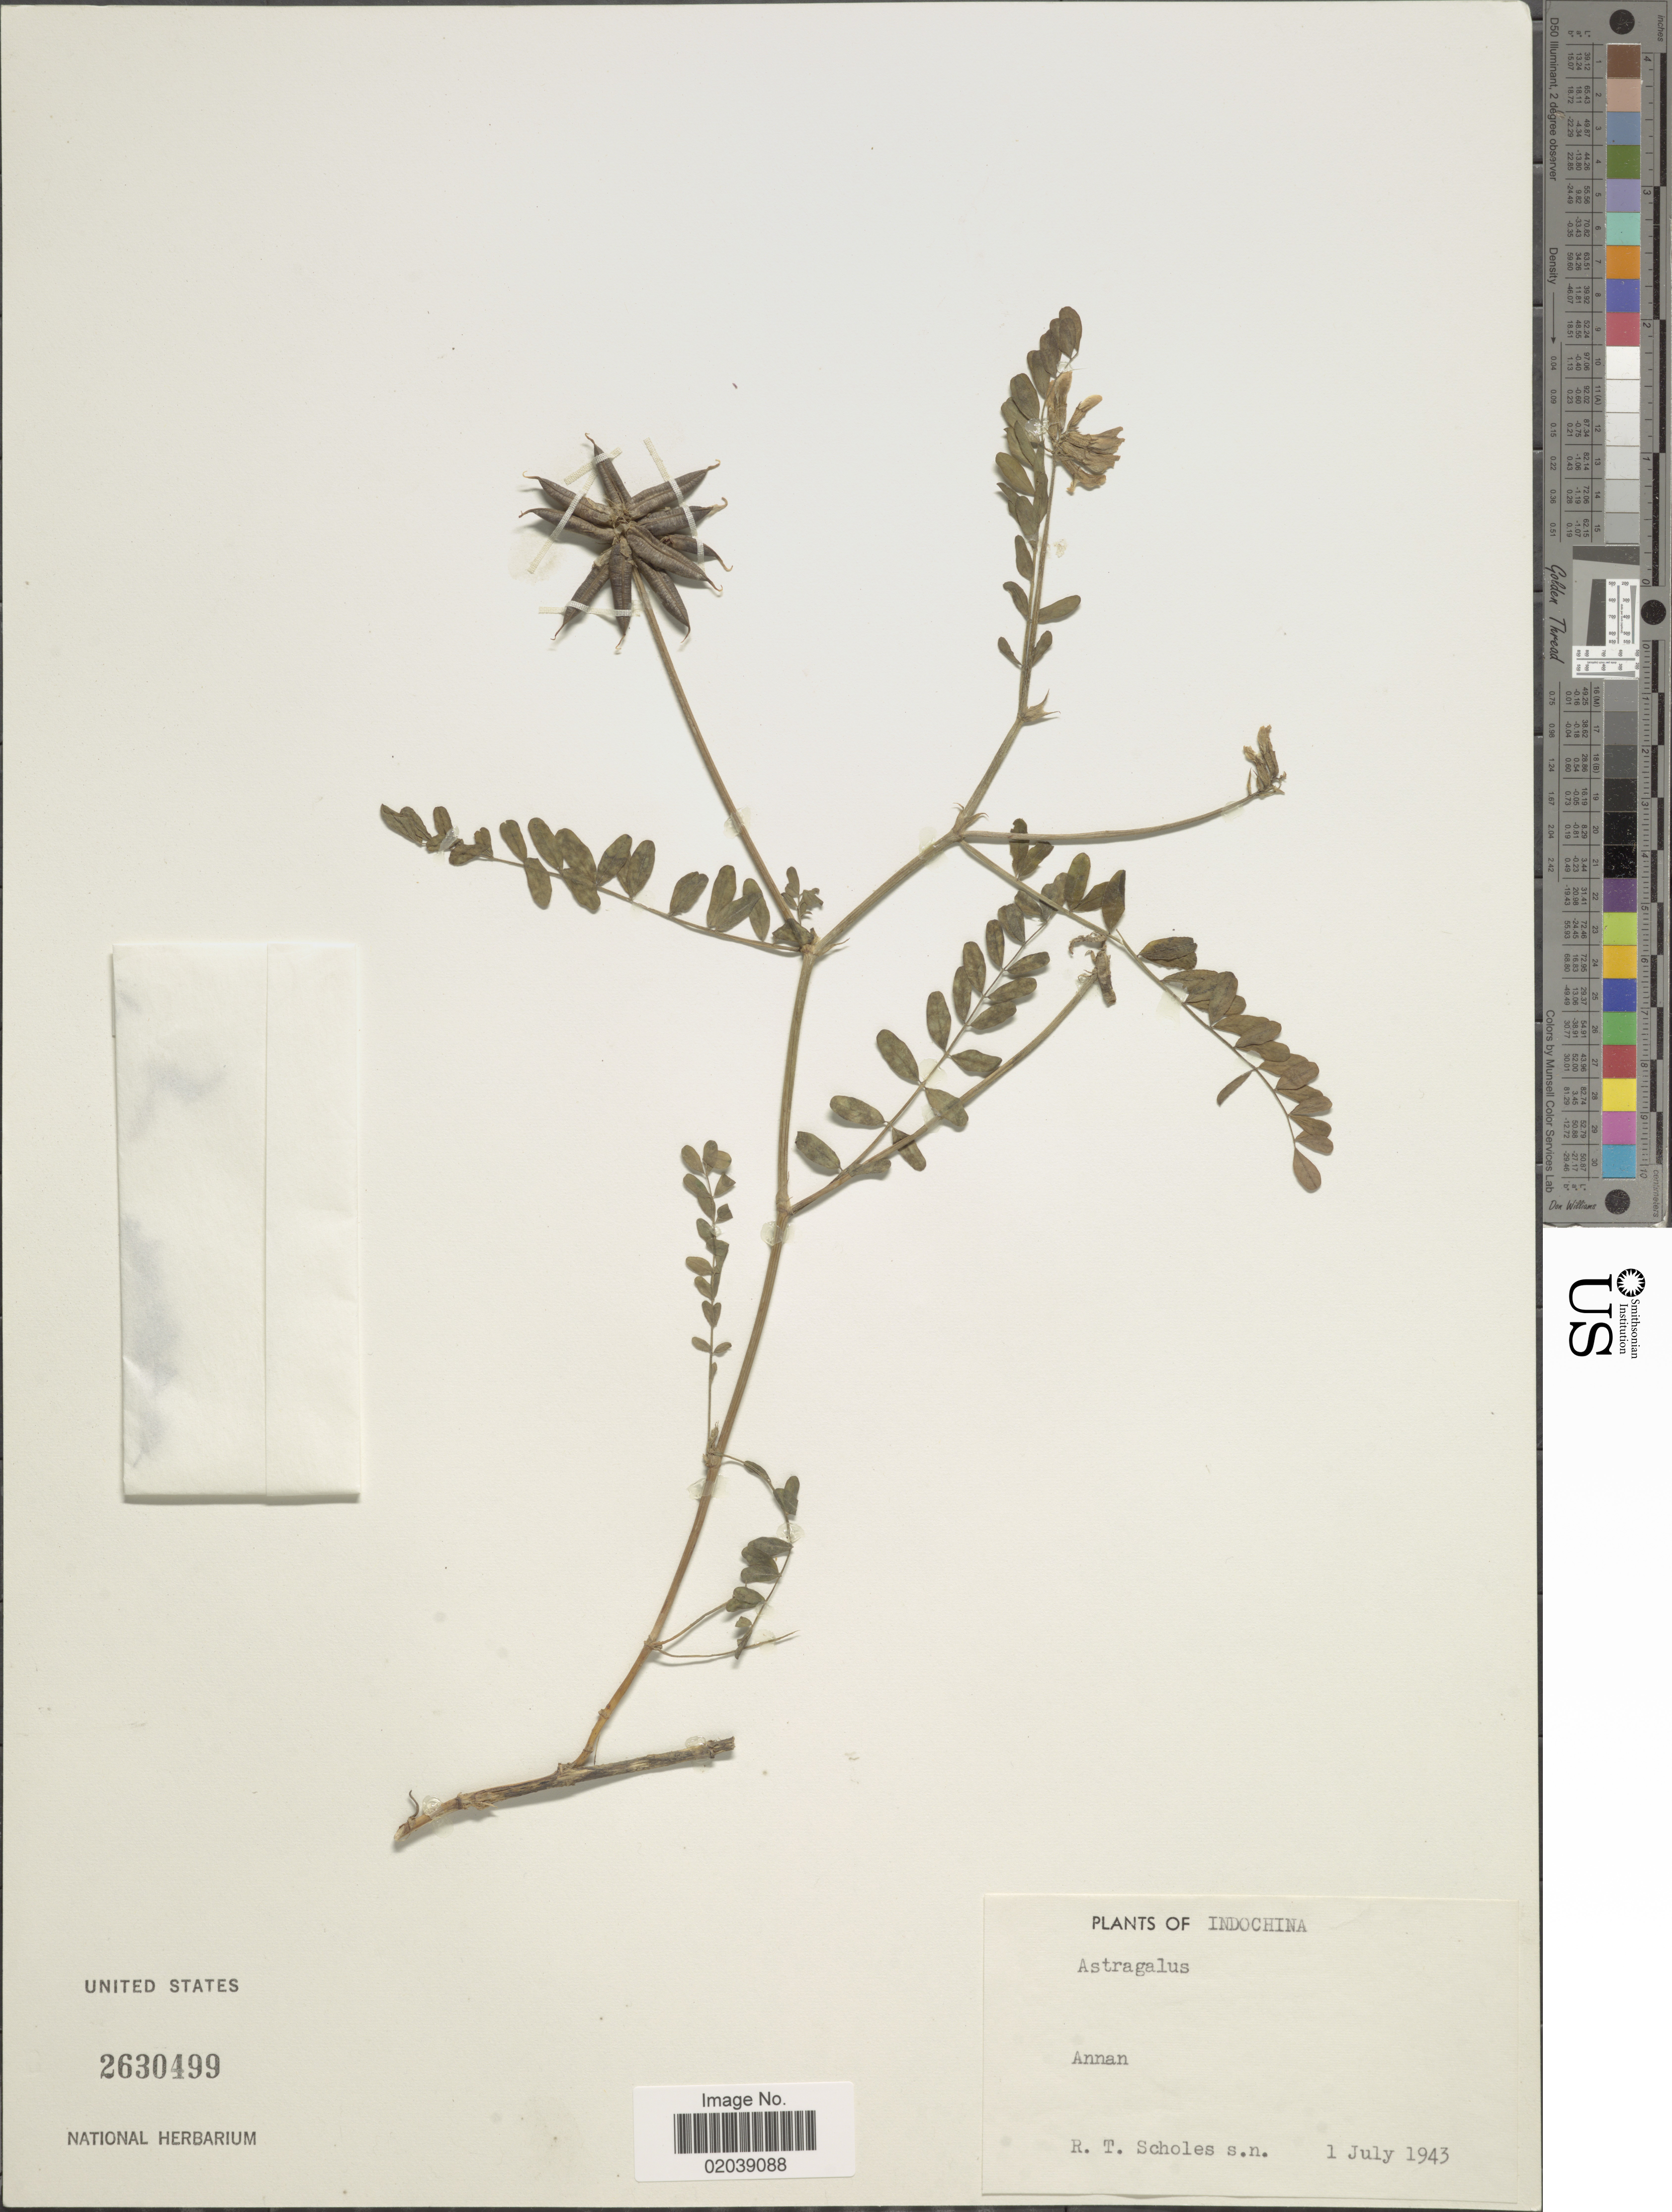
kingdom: Plantae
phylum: Tracheophyta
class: Magnoliopsida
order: Fabales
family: Fabaceae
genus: Astragalus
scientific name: Astragalus sp.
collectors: R. Scholes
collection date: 1943-07-01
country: Vietnam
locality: Indochina, Annan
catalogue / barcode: US 2630499